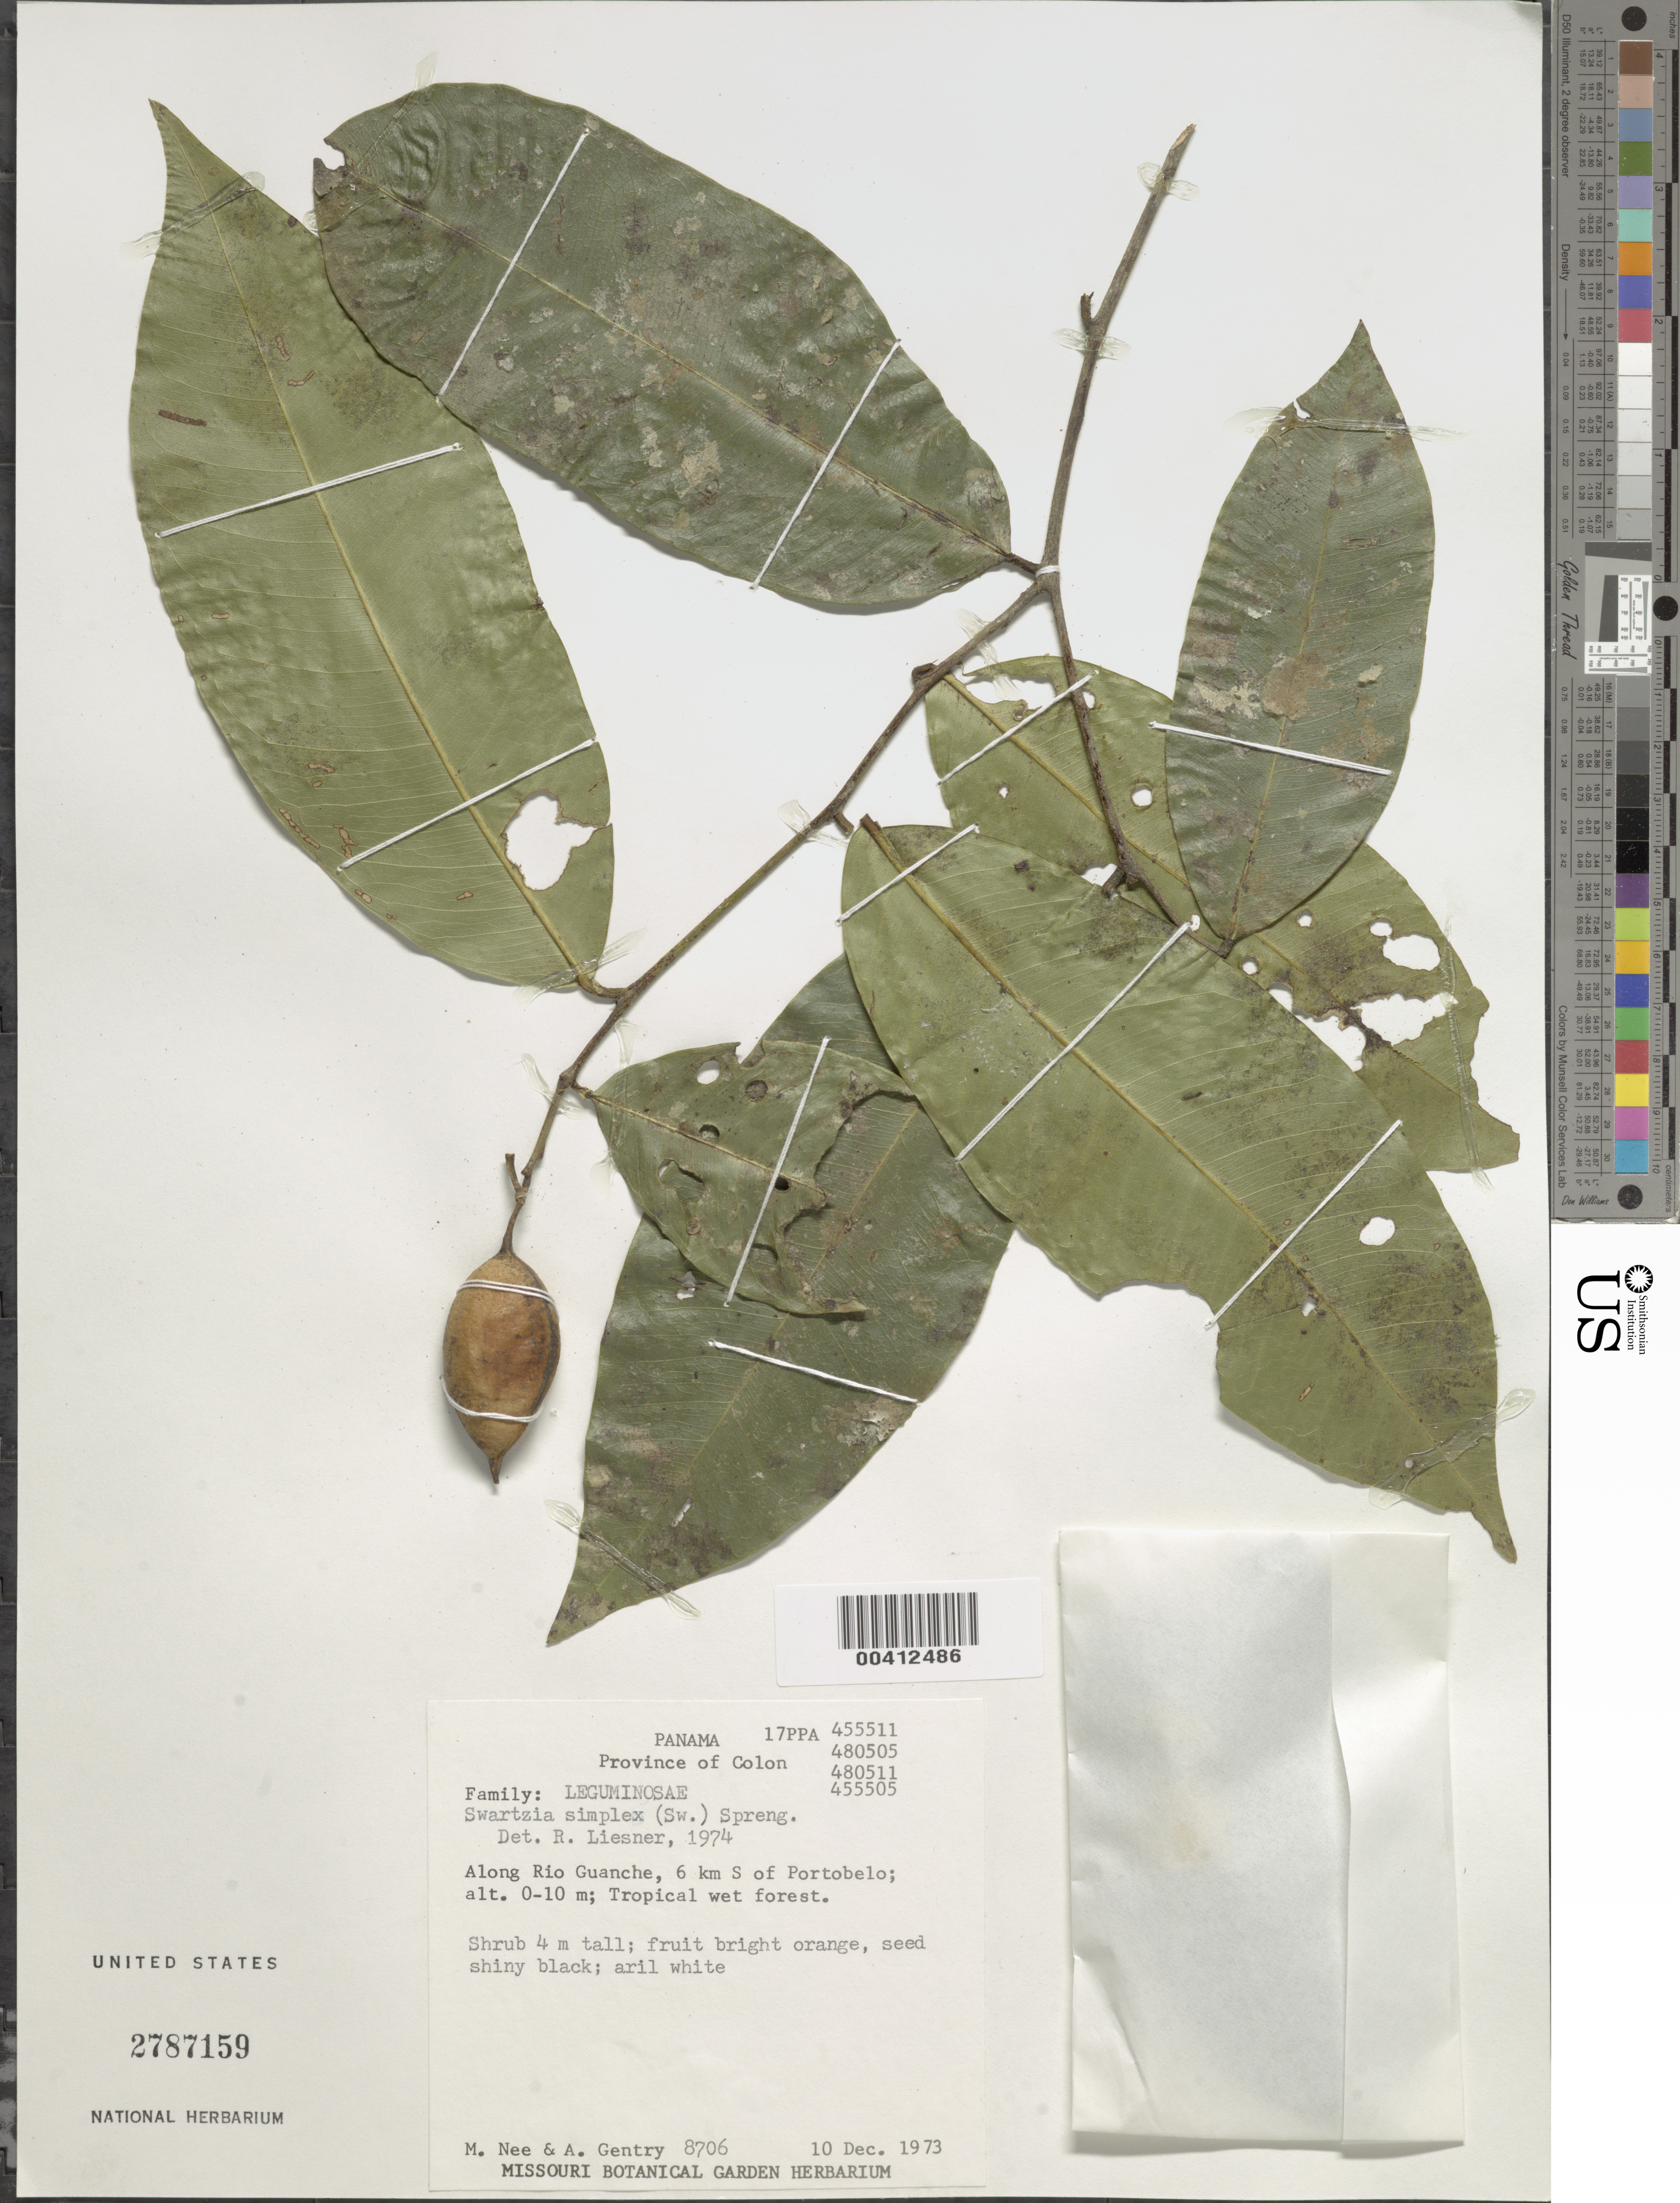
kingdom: Plantae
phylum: Tracheophyta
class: Magnoliopsida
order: Fabales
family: Fabaceae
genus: Swartzia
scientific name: Swartzia simplex var. ochnacea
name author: (DC.) R.S. Cowan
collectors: M. Nee & A. H. Gentry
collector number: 8706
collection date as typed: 10 Dec 1973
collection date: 1973-12-10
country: Panama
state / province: Colón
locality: Portobelo, along Rio Guanche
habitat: Tropical wet forest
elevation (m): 0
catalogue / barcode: US 2787159